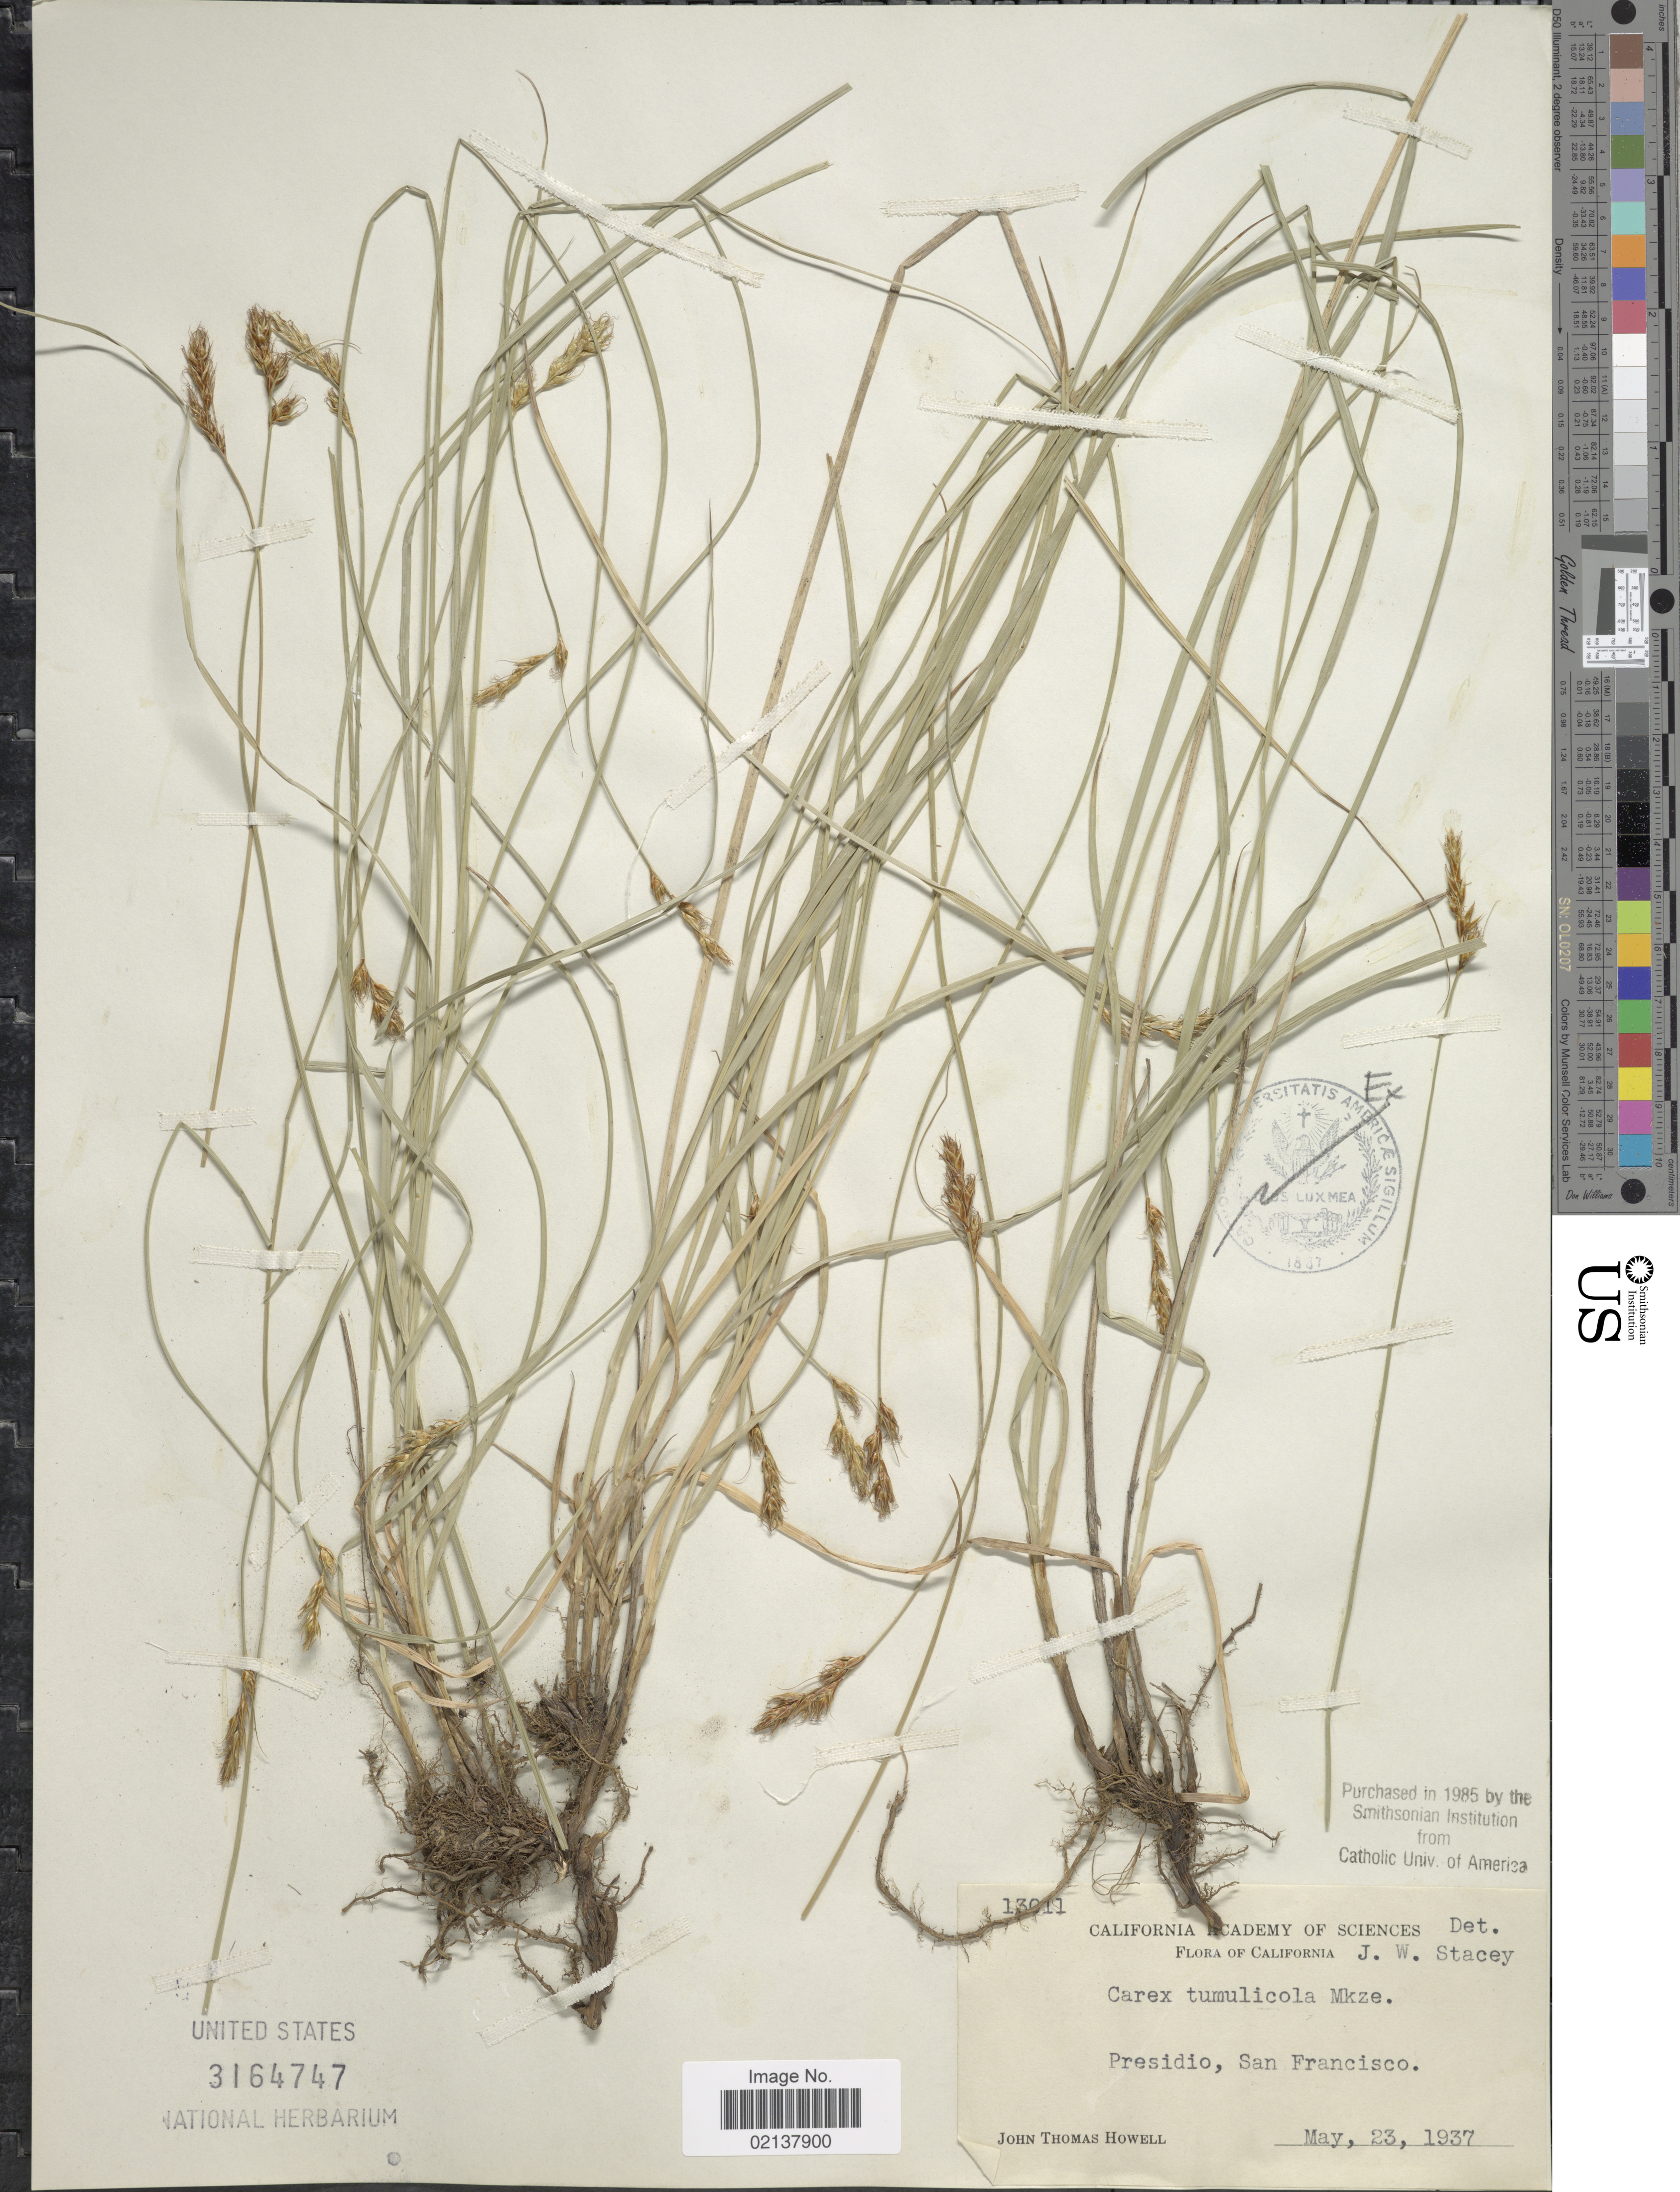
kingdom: Plantae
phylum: Tracheophyta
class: Liliopsida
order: Poales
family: Cyperaceae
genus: Carex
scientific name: Carex tumulicola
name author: Mack.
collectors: J. T. Howell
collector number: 13011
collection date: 1937-05-23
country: United States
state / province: California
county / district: San Francisco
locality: Presidio, San Francisco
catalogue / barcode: US 3164747